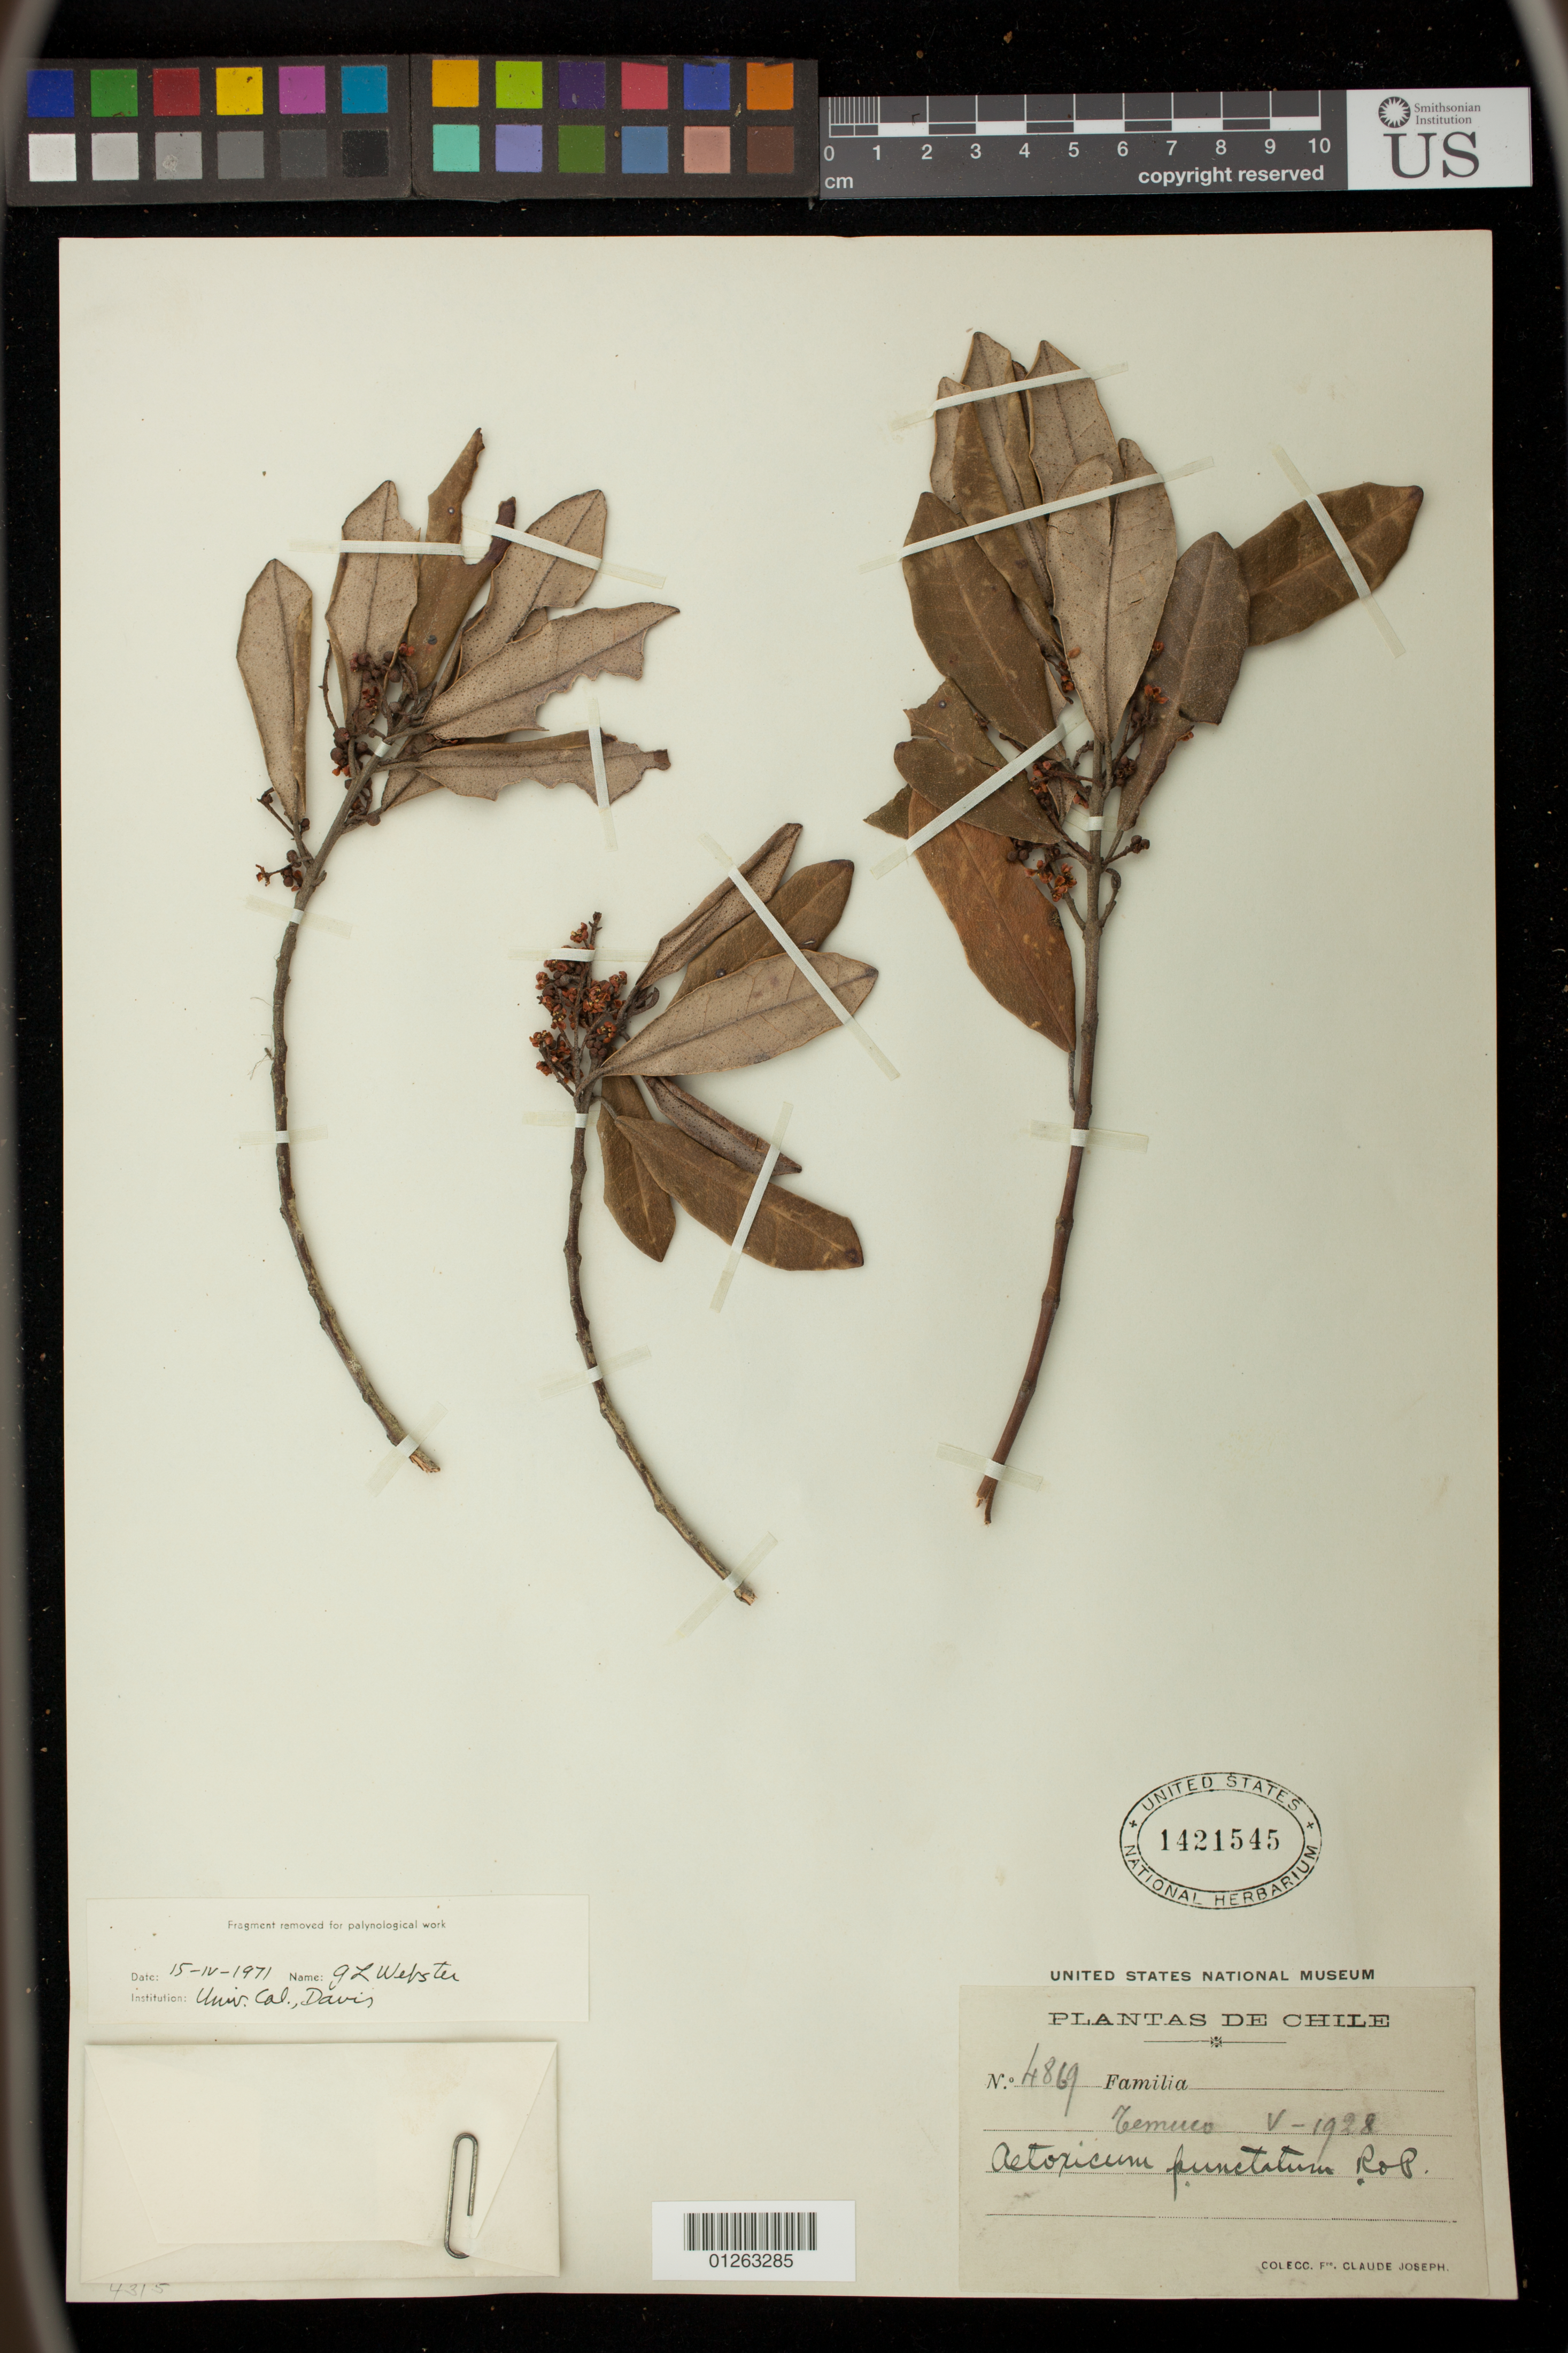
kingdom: Plantae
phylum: Tracheophyta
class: Magnoliopsida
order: Berberidopsidales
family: Aextoxicaceae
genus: Aextoxicon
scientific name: Aextoxicon punctatum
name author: Ruiz & Pav.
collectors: Bro. Claude-Joseph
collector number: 4869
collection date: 1928-05-01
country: Chile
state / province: Araucanía (IX)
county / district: Cautin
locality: Temuco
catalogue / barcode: US 1421545